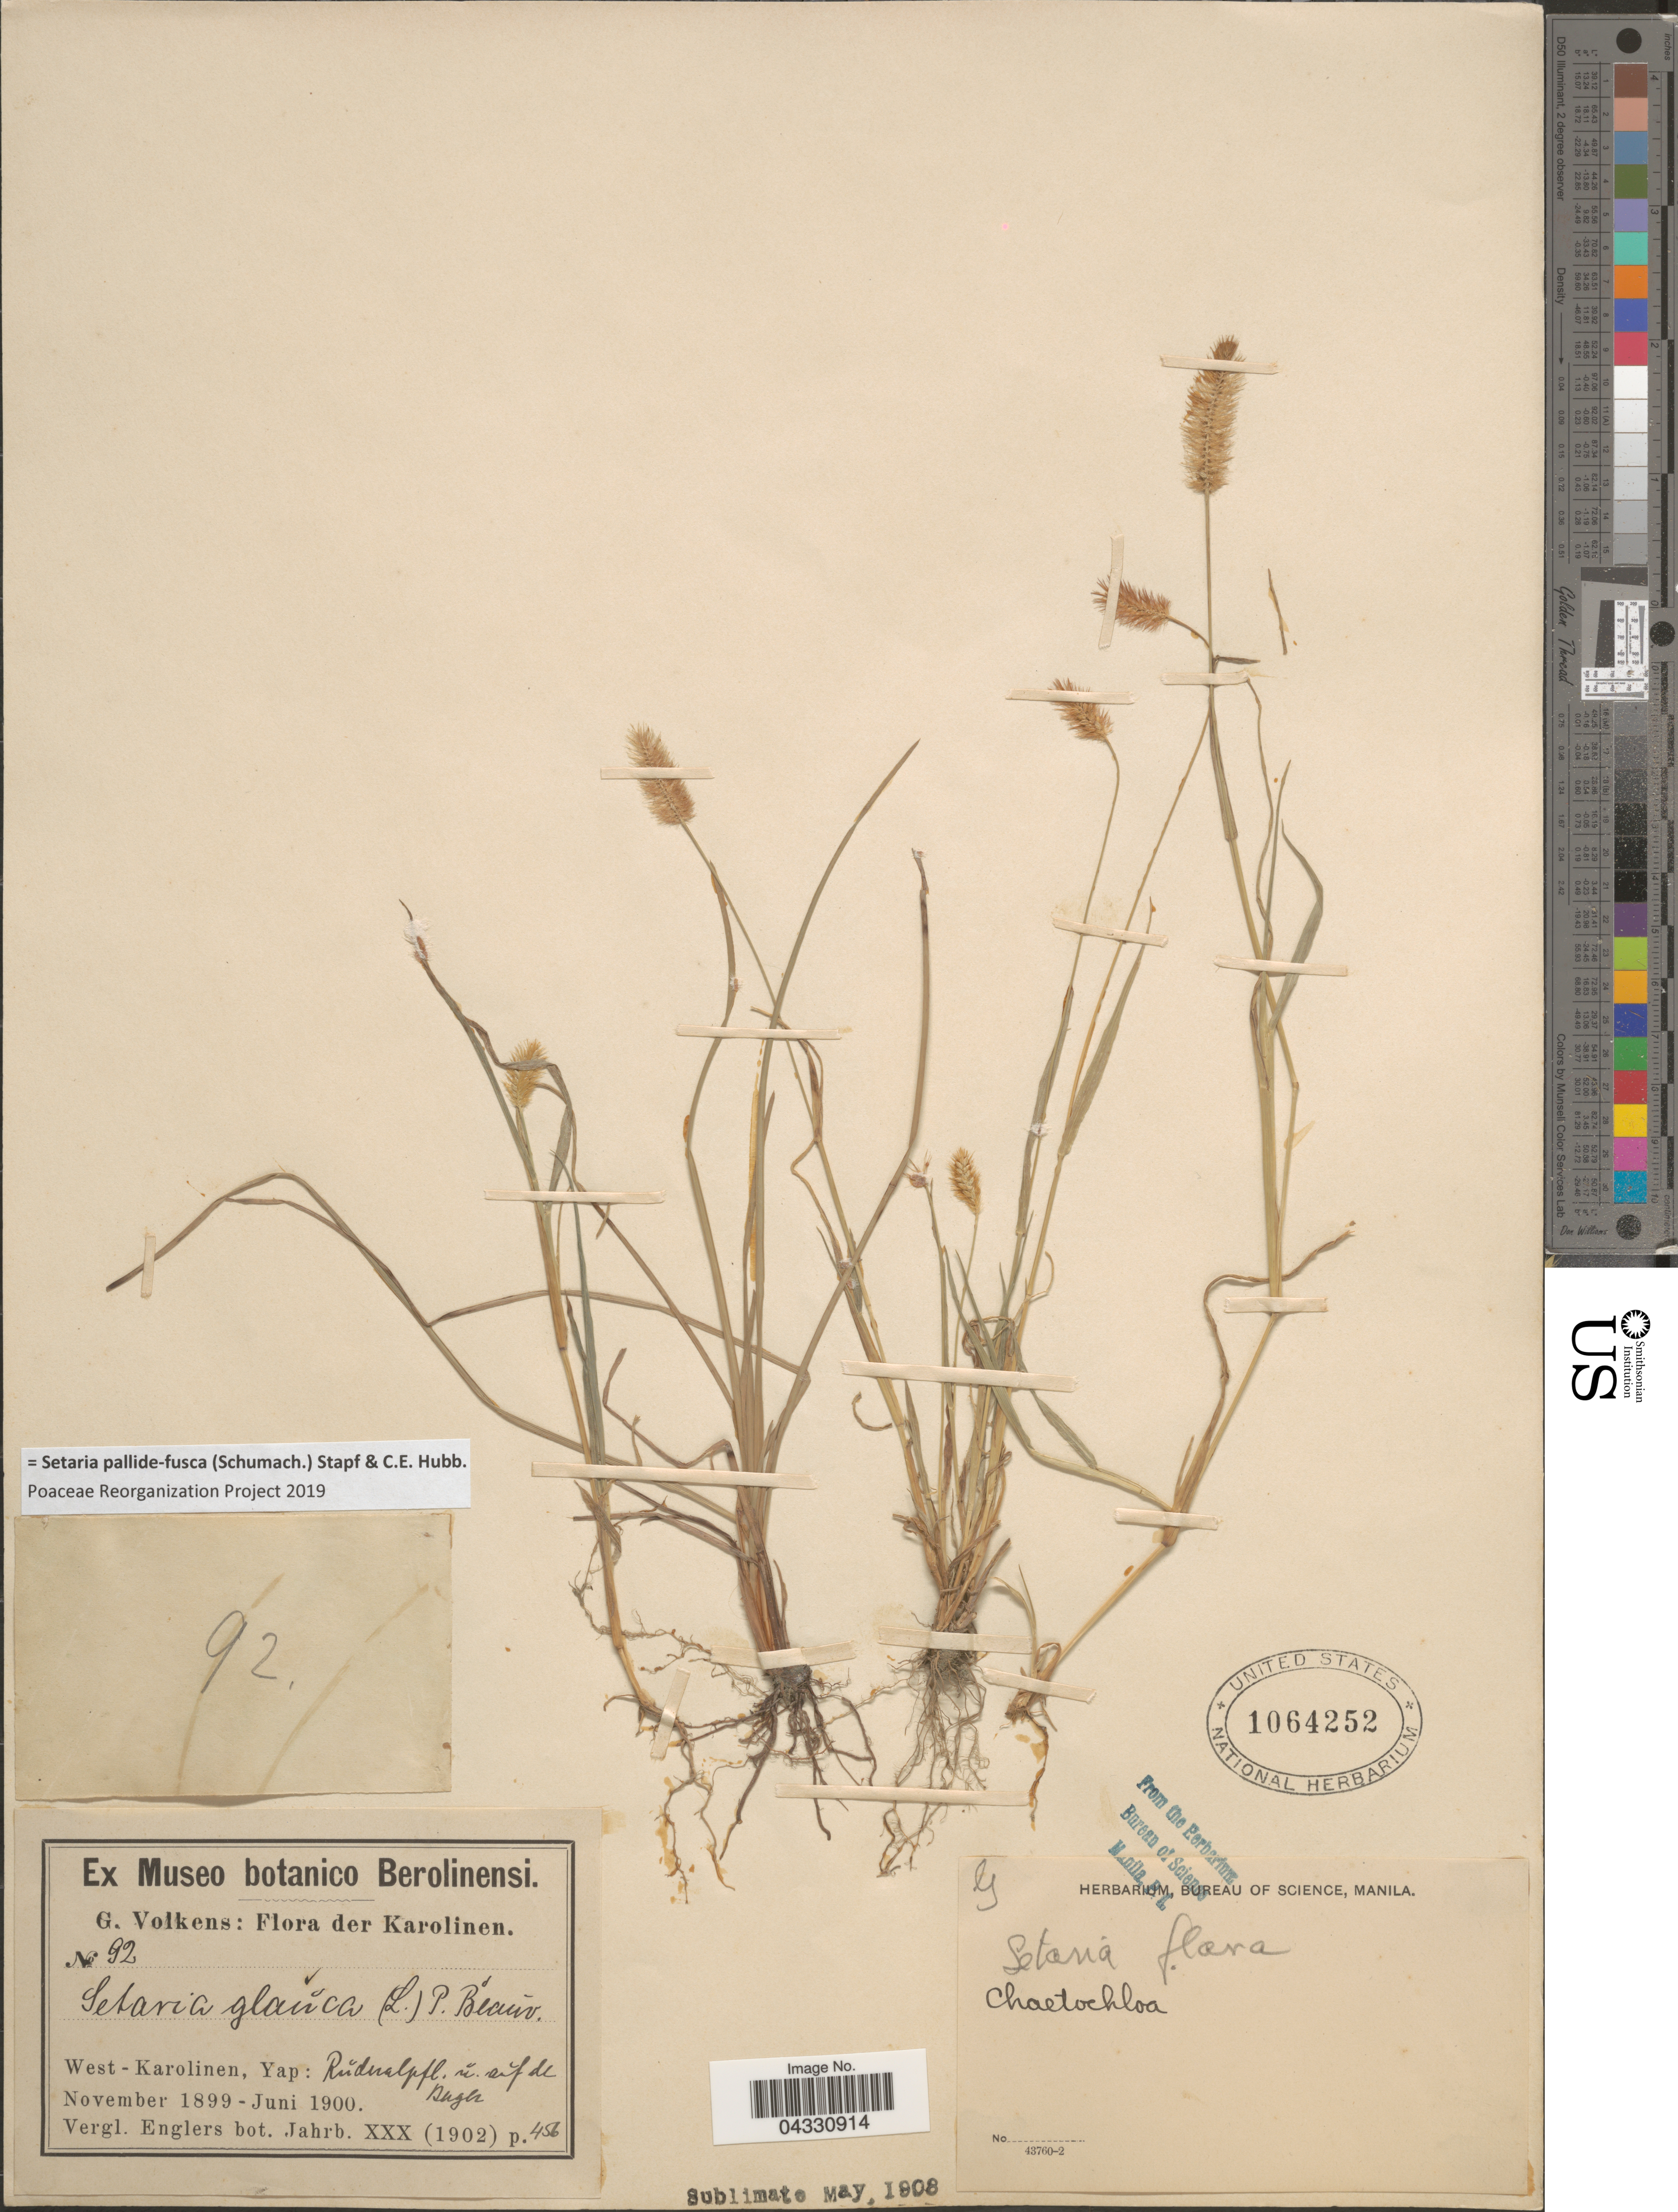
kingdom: Plantae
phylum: Tracheophyta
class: Liliopsida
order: Poales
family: Poaceae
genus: Setaria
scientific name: Setaria pallide-fusca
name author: (Schumach.) Stapf & C.E. Hubb.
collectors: G. Volkens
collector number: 92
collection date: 1899-11/1900-06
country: Micronesia, Federated States of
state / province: Yap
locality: Karolinen. West-Karolinen, Yap.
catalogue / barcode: US 1064252